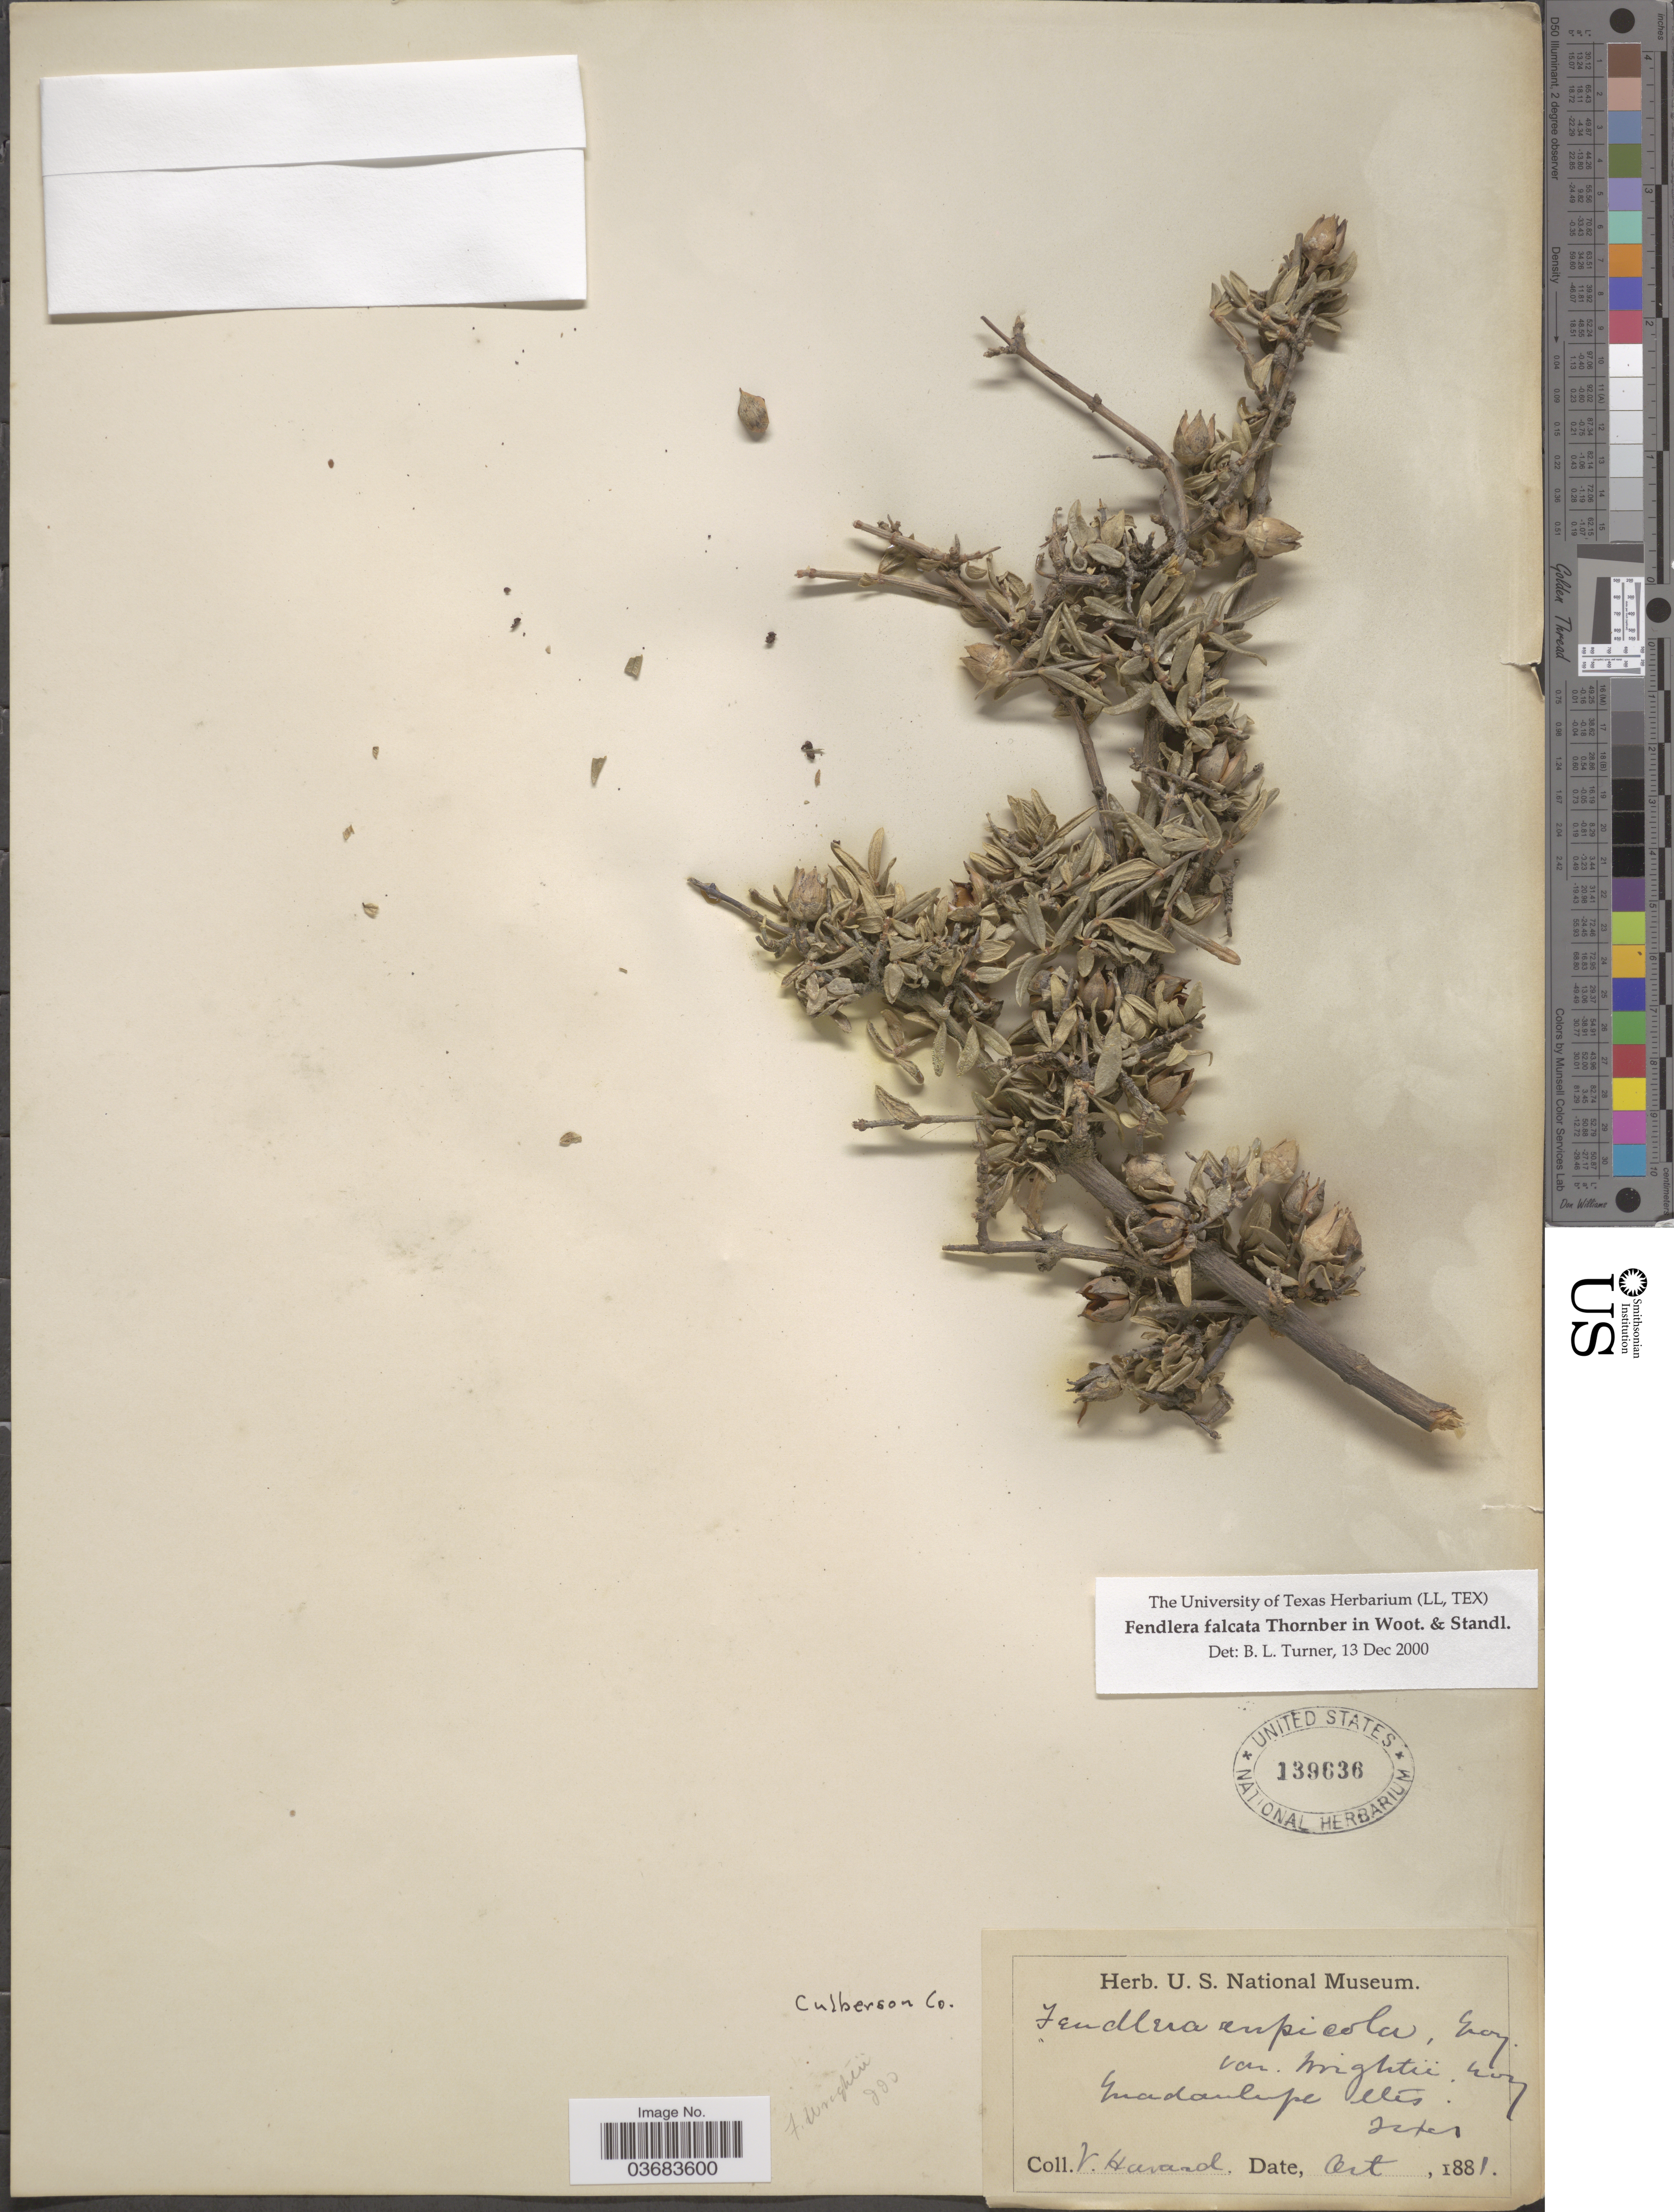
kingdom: Plantae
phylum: Tracheophyta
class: Magnoliopsida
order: Cornales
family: Hydrangeaceae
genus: Fendlera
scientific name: Fendlera rupicola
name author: Englem. & A. Gray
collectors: V. Havard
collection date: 1881-10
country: United States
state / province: Texas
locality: Culberson Co. Guadaulupe Mts.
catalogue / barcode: US 139636